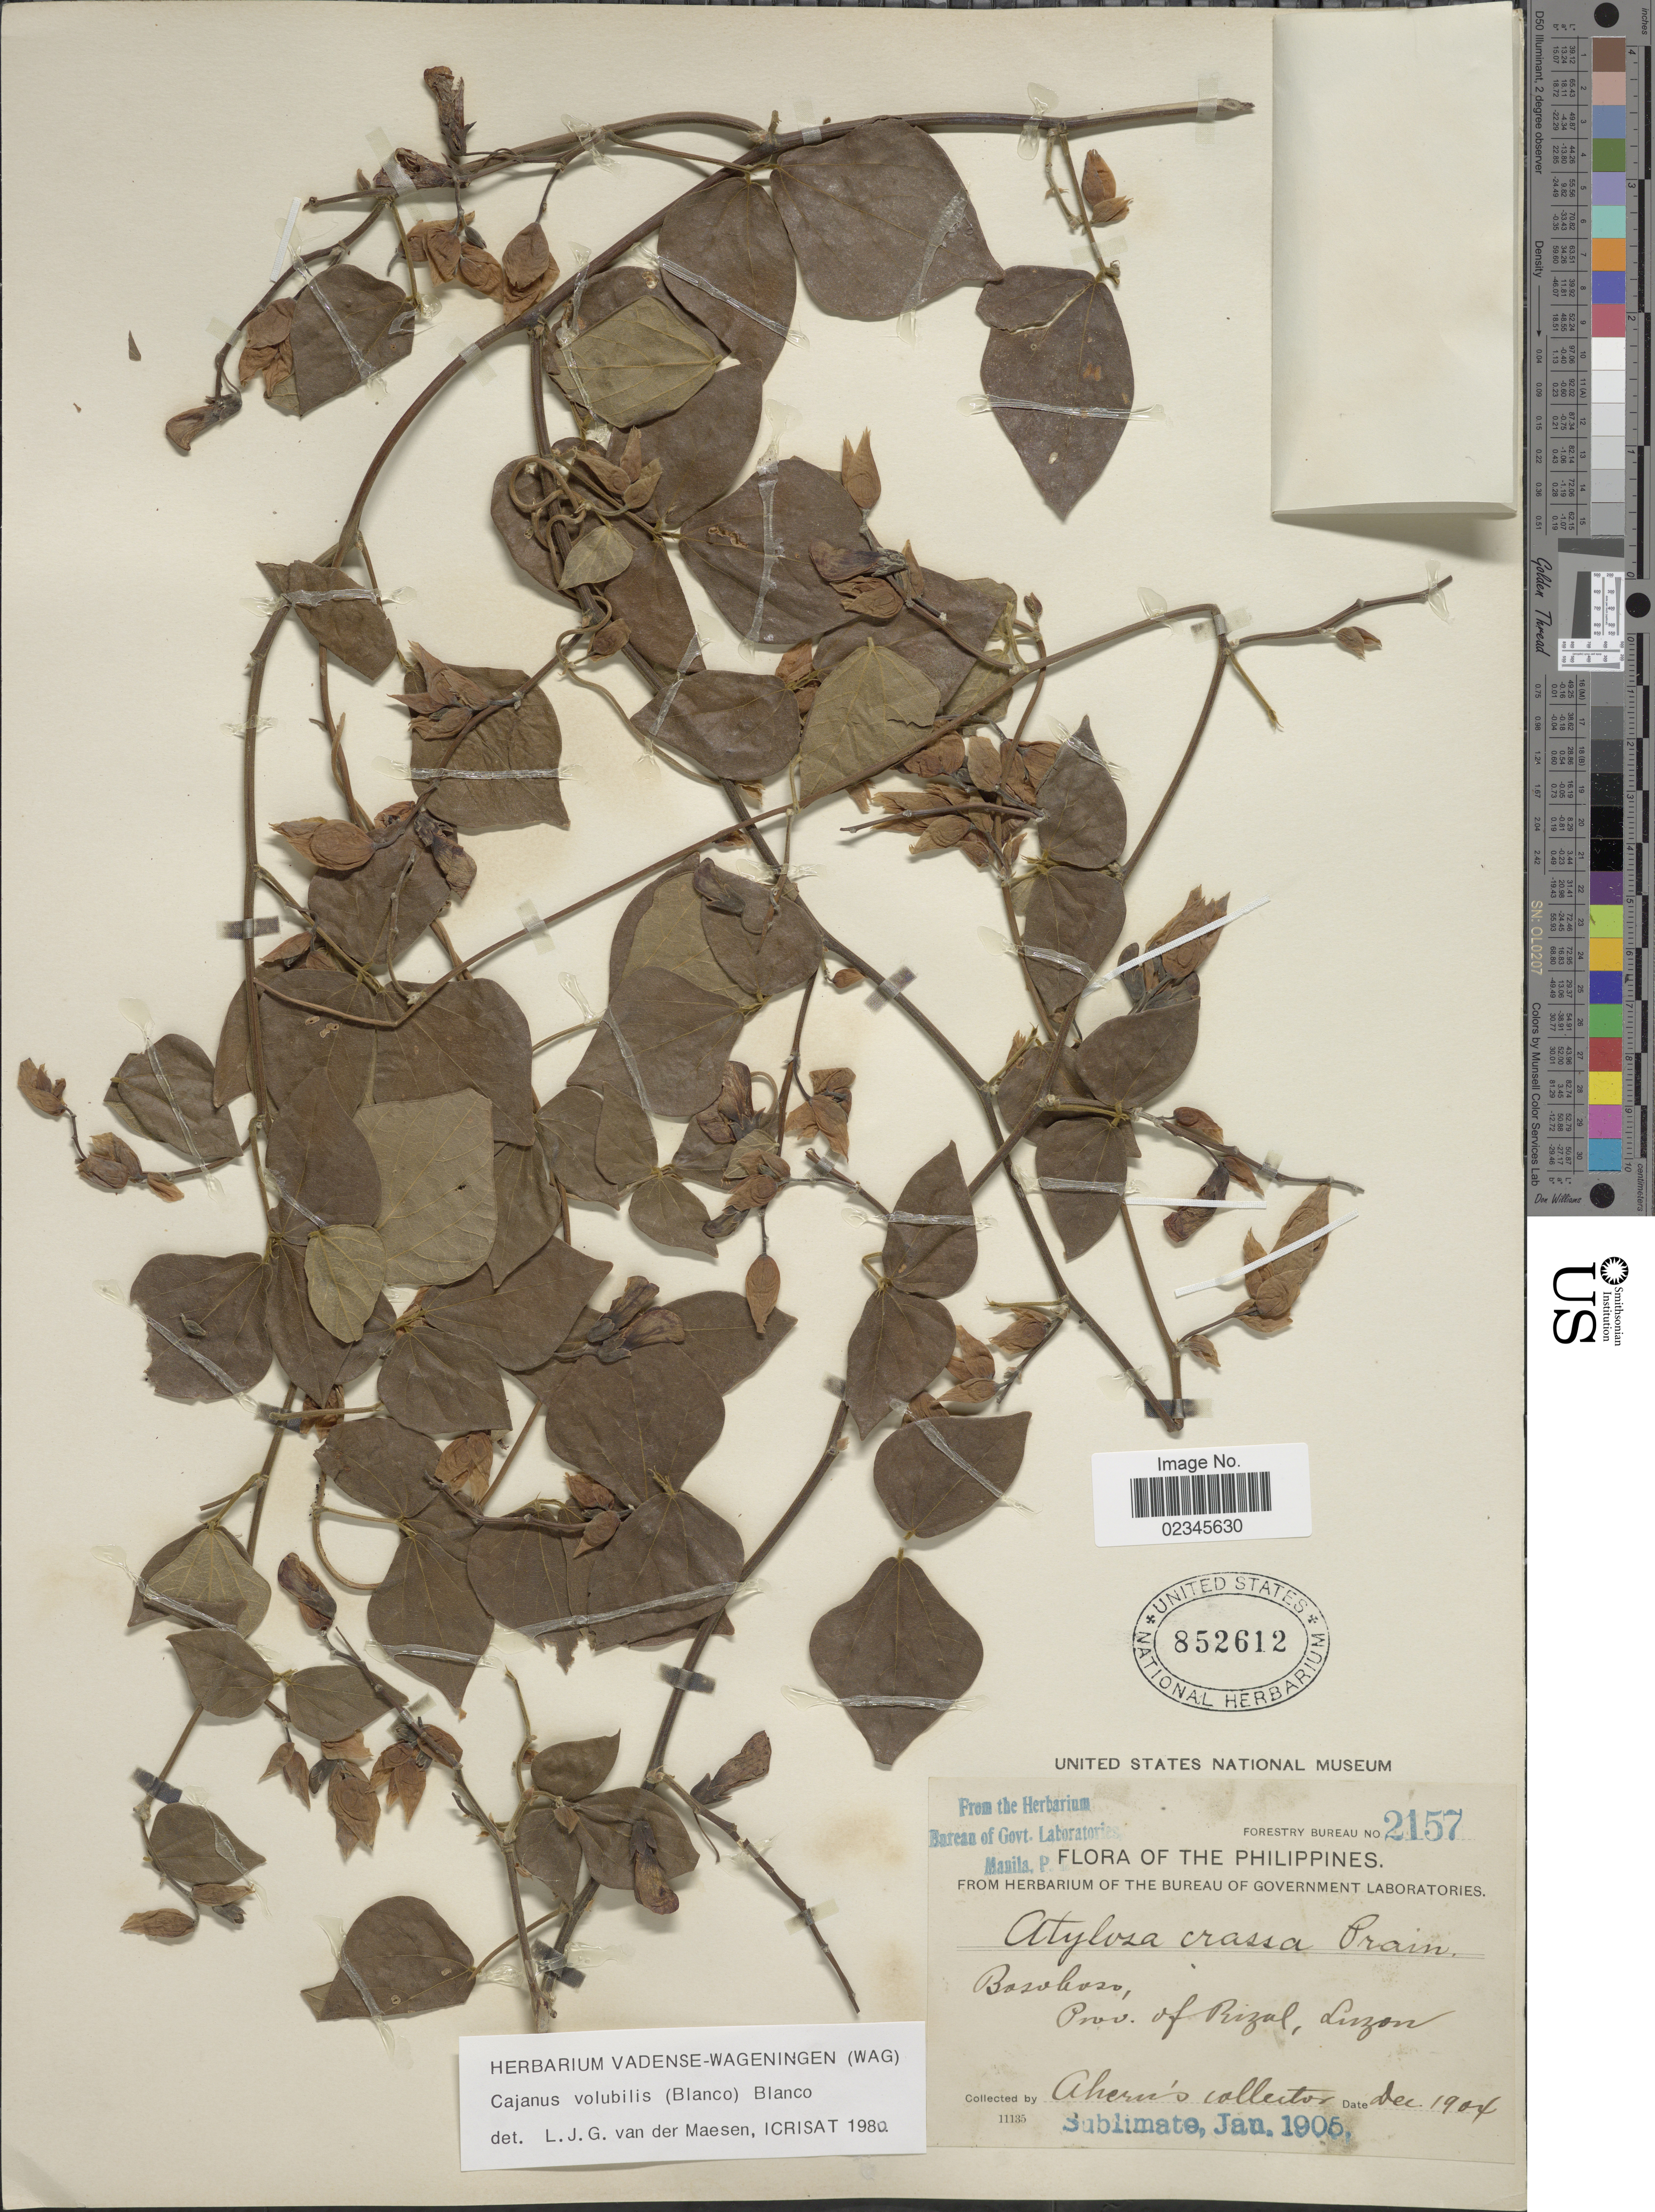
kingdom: Plantae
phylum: Tracheophyta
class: Magnoliopsida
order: Fabales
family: Fabaceae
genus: Cajanus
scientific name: Cajanus volubilis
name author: (Blanco) Blanco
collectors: Ahern's collector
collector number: Forestry Bureau 2157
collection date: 1904-12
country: Philippines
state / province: Calabarzon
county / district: Rizal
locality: Bosoboso, Rizal Prov., Luzon. City of Antipolo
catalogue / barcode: US 852612